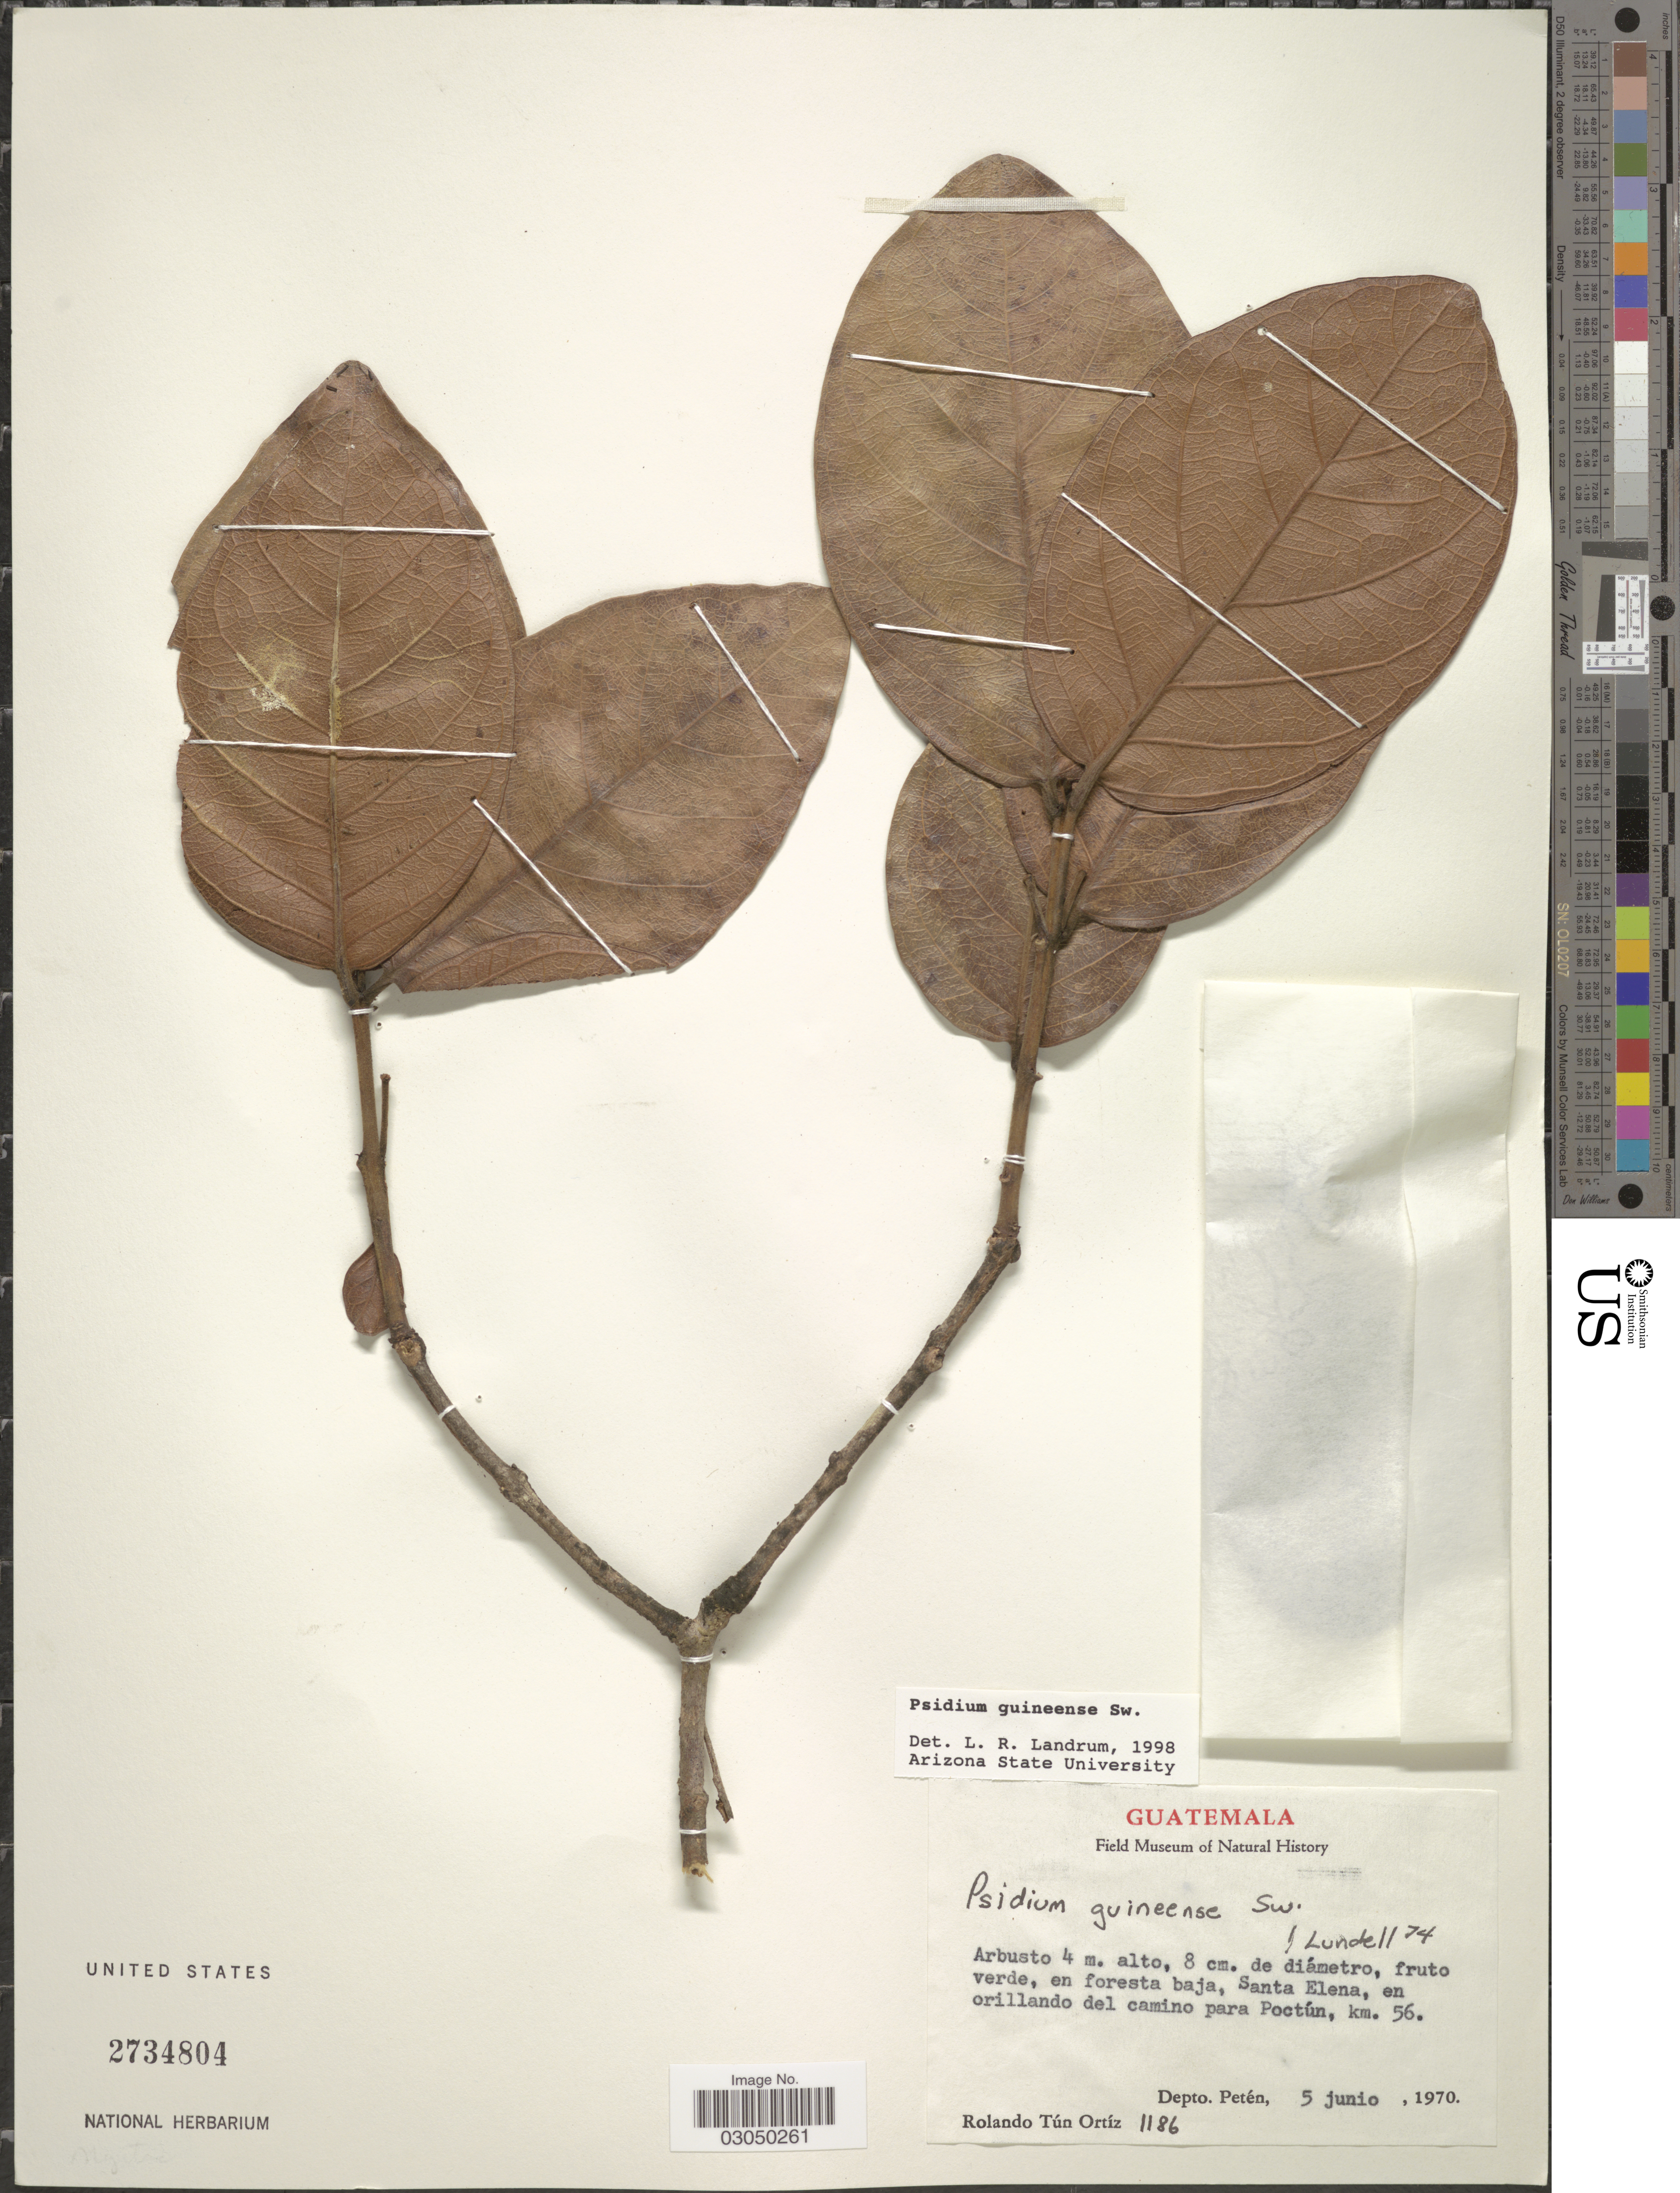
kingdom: Plantae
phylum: Tracheophyta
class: Magnoliopsida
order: Myrtales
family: Myrtaceae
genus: Psidium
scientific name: Psidium guineense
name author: Sw.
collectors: R. T. Ortíz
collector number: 1186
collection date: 1970-06-05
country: Guatemala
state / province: El Petén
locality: Santa Elena, en orillando del camino para Poctún, km. 56. Depto. Petén.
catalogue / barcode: US 2734804